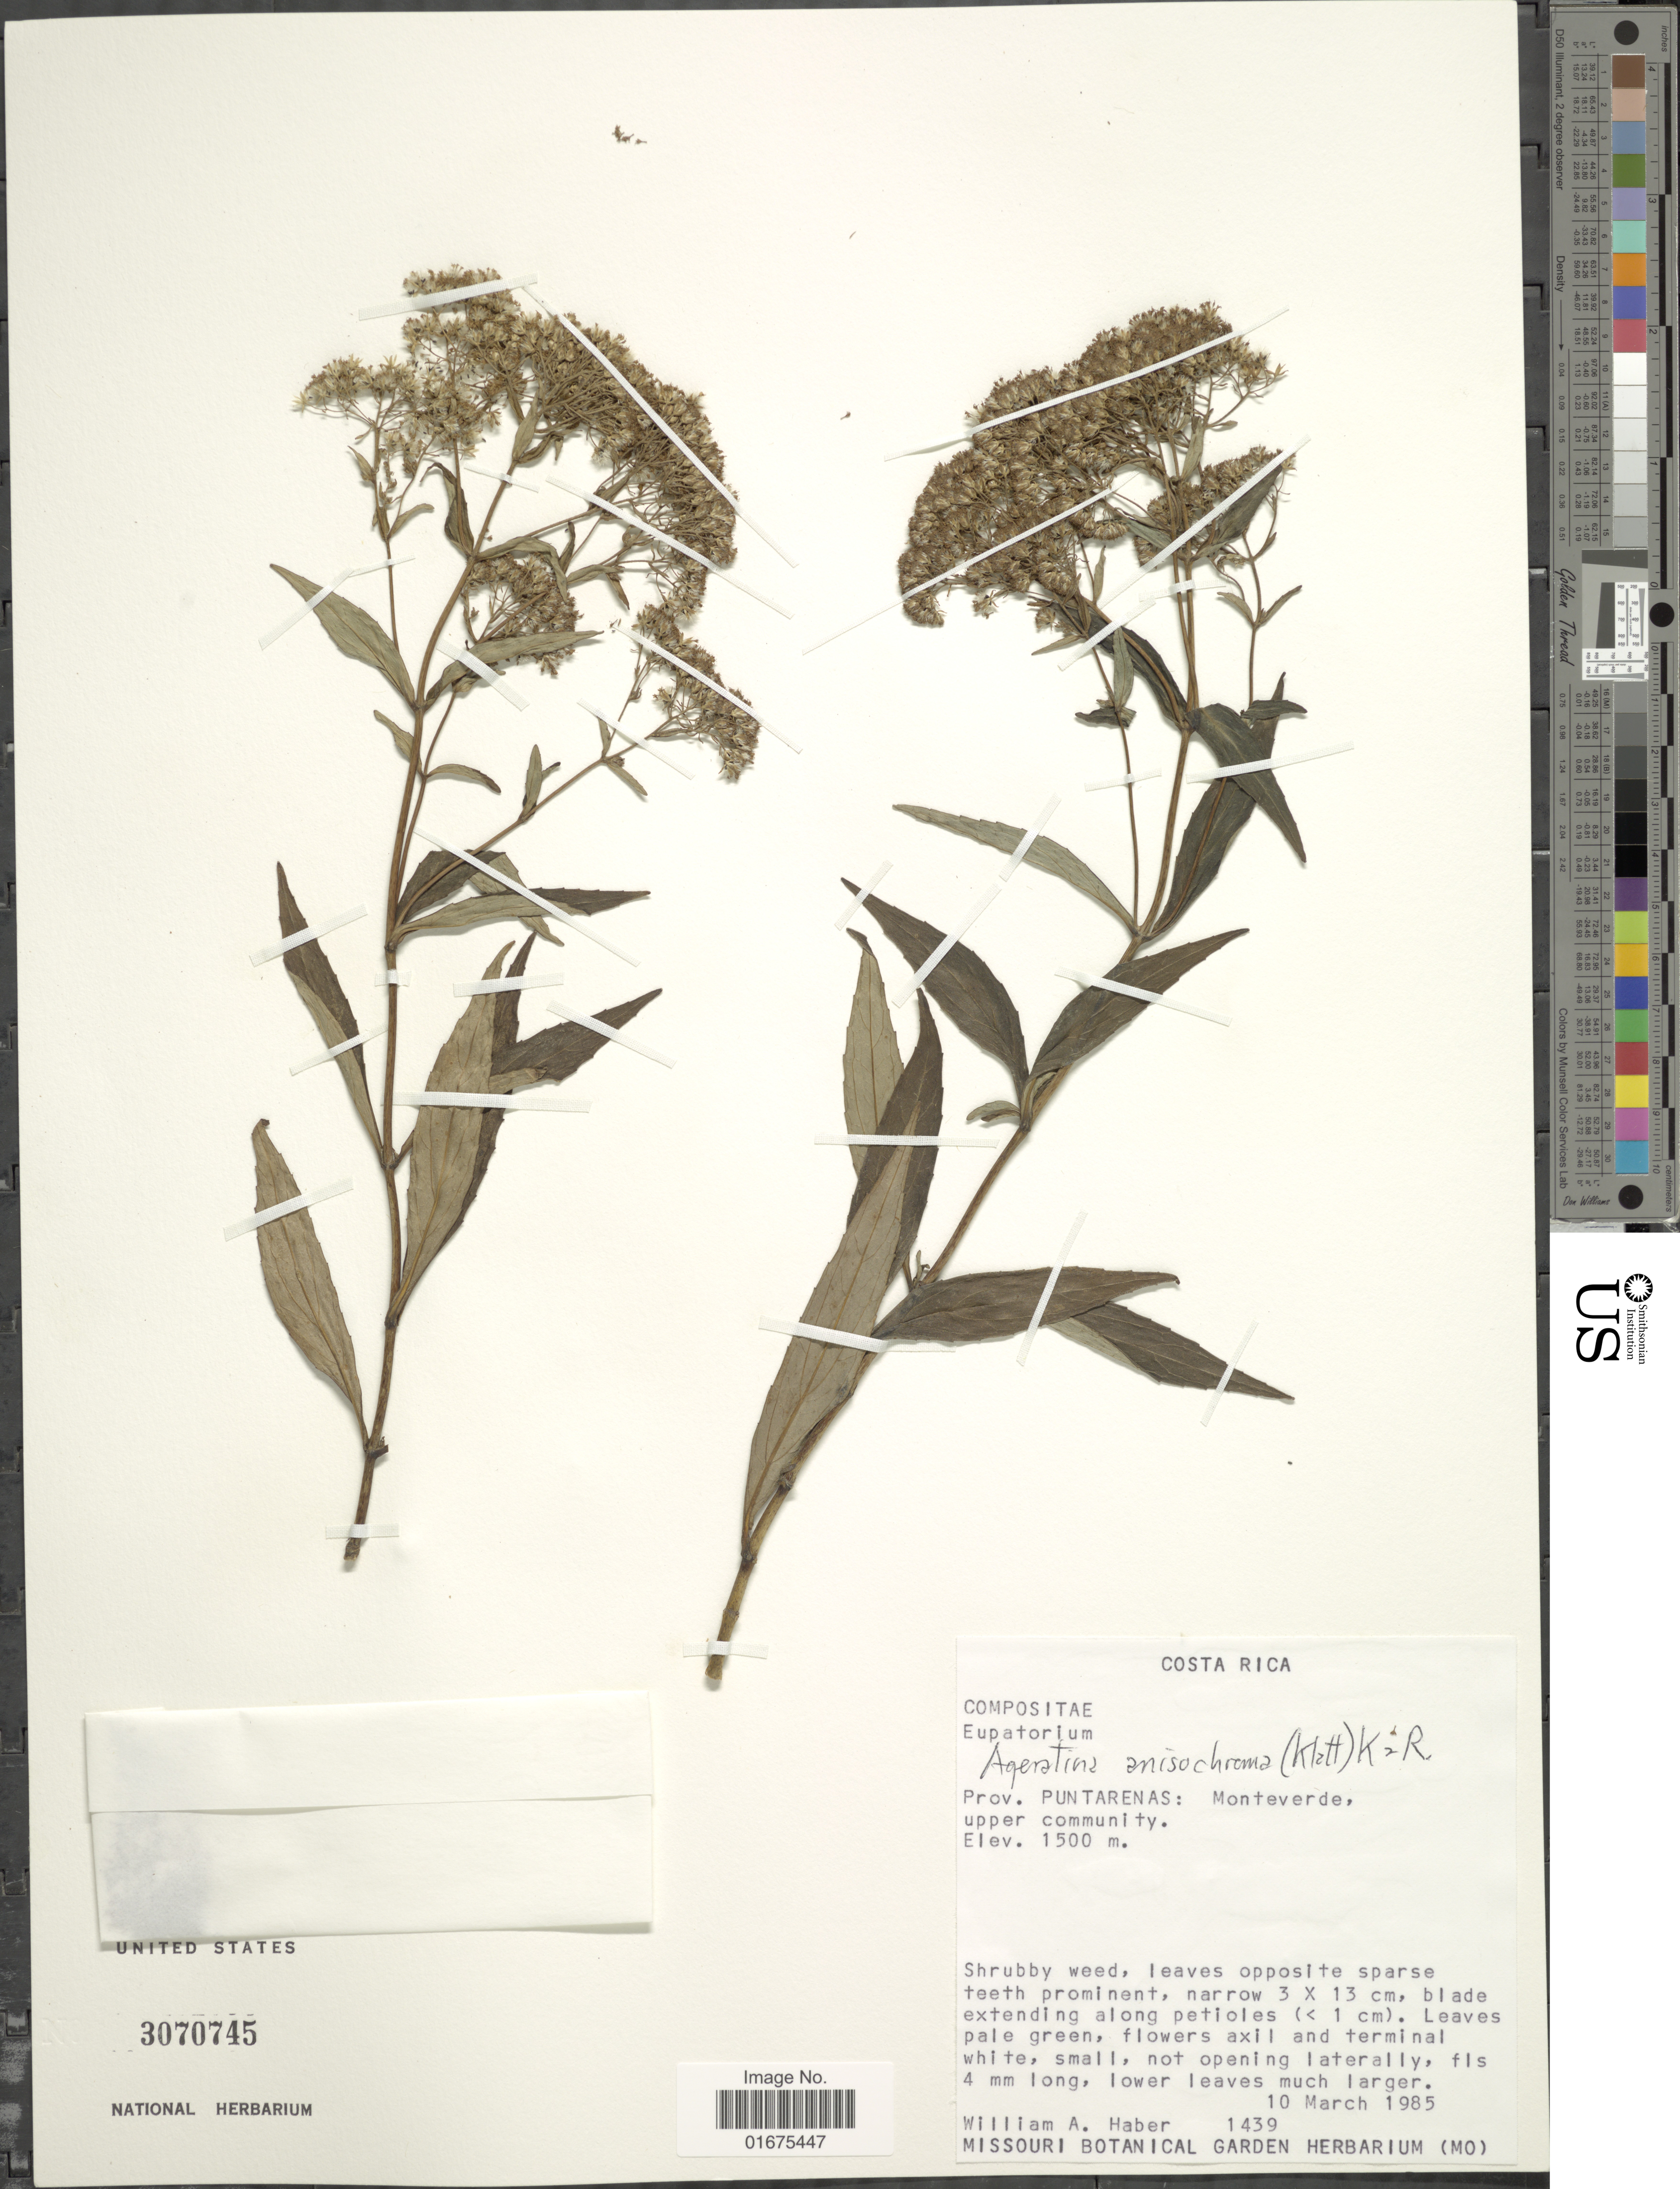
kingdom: Plantae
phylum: Tracheophyta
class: Magnoliopsida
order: Asterales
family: Asteraceae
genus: Ageratina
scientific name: Ageratina anisochroma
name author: (Klatt) R.M. King & H. Rob.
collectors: W. A. Haber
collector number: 1439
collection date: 1985-03-10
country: Costa Rica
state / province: Puntarenas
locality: Monteverde, upper community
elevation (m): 1500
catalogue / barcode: US 3070745